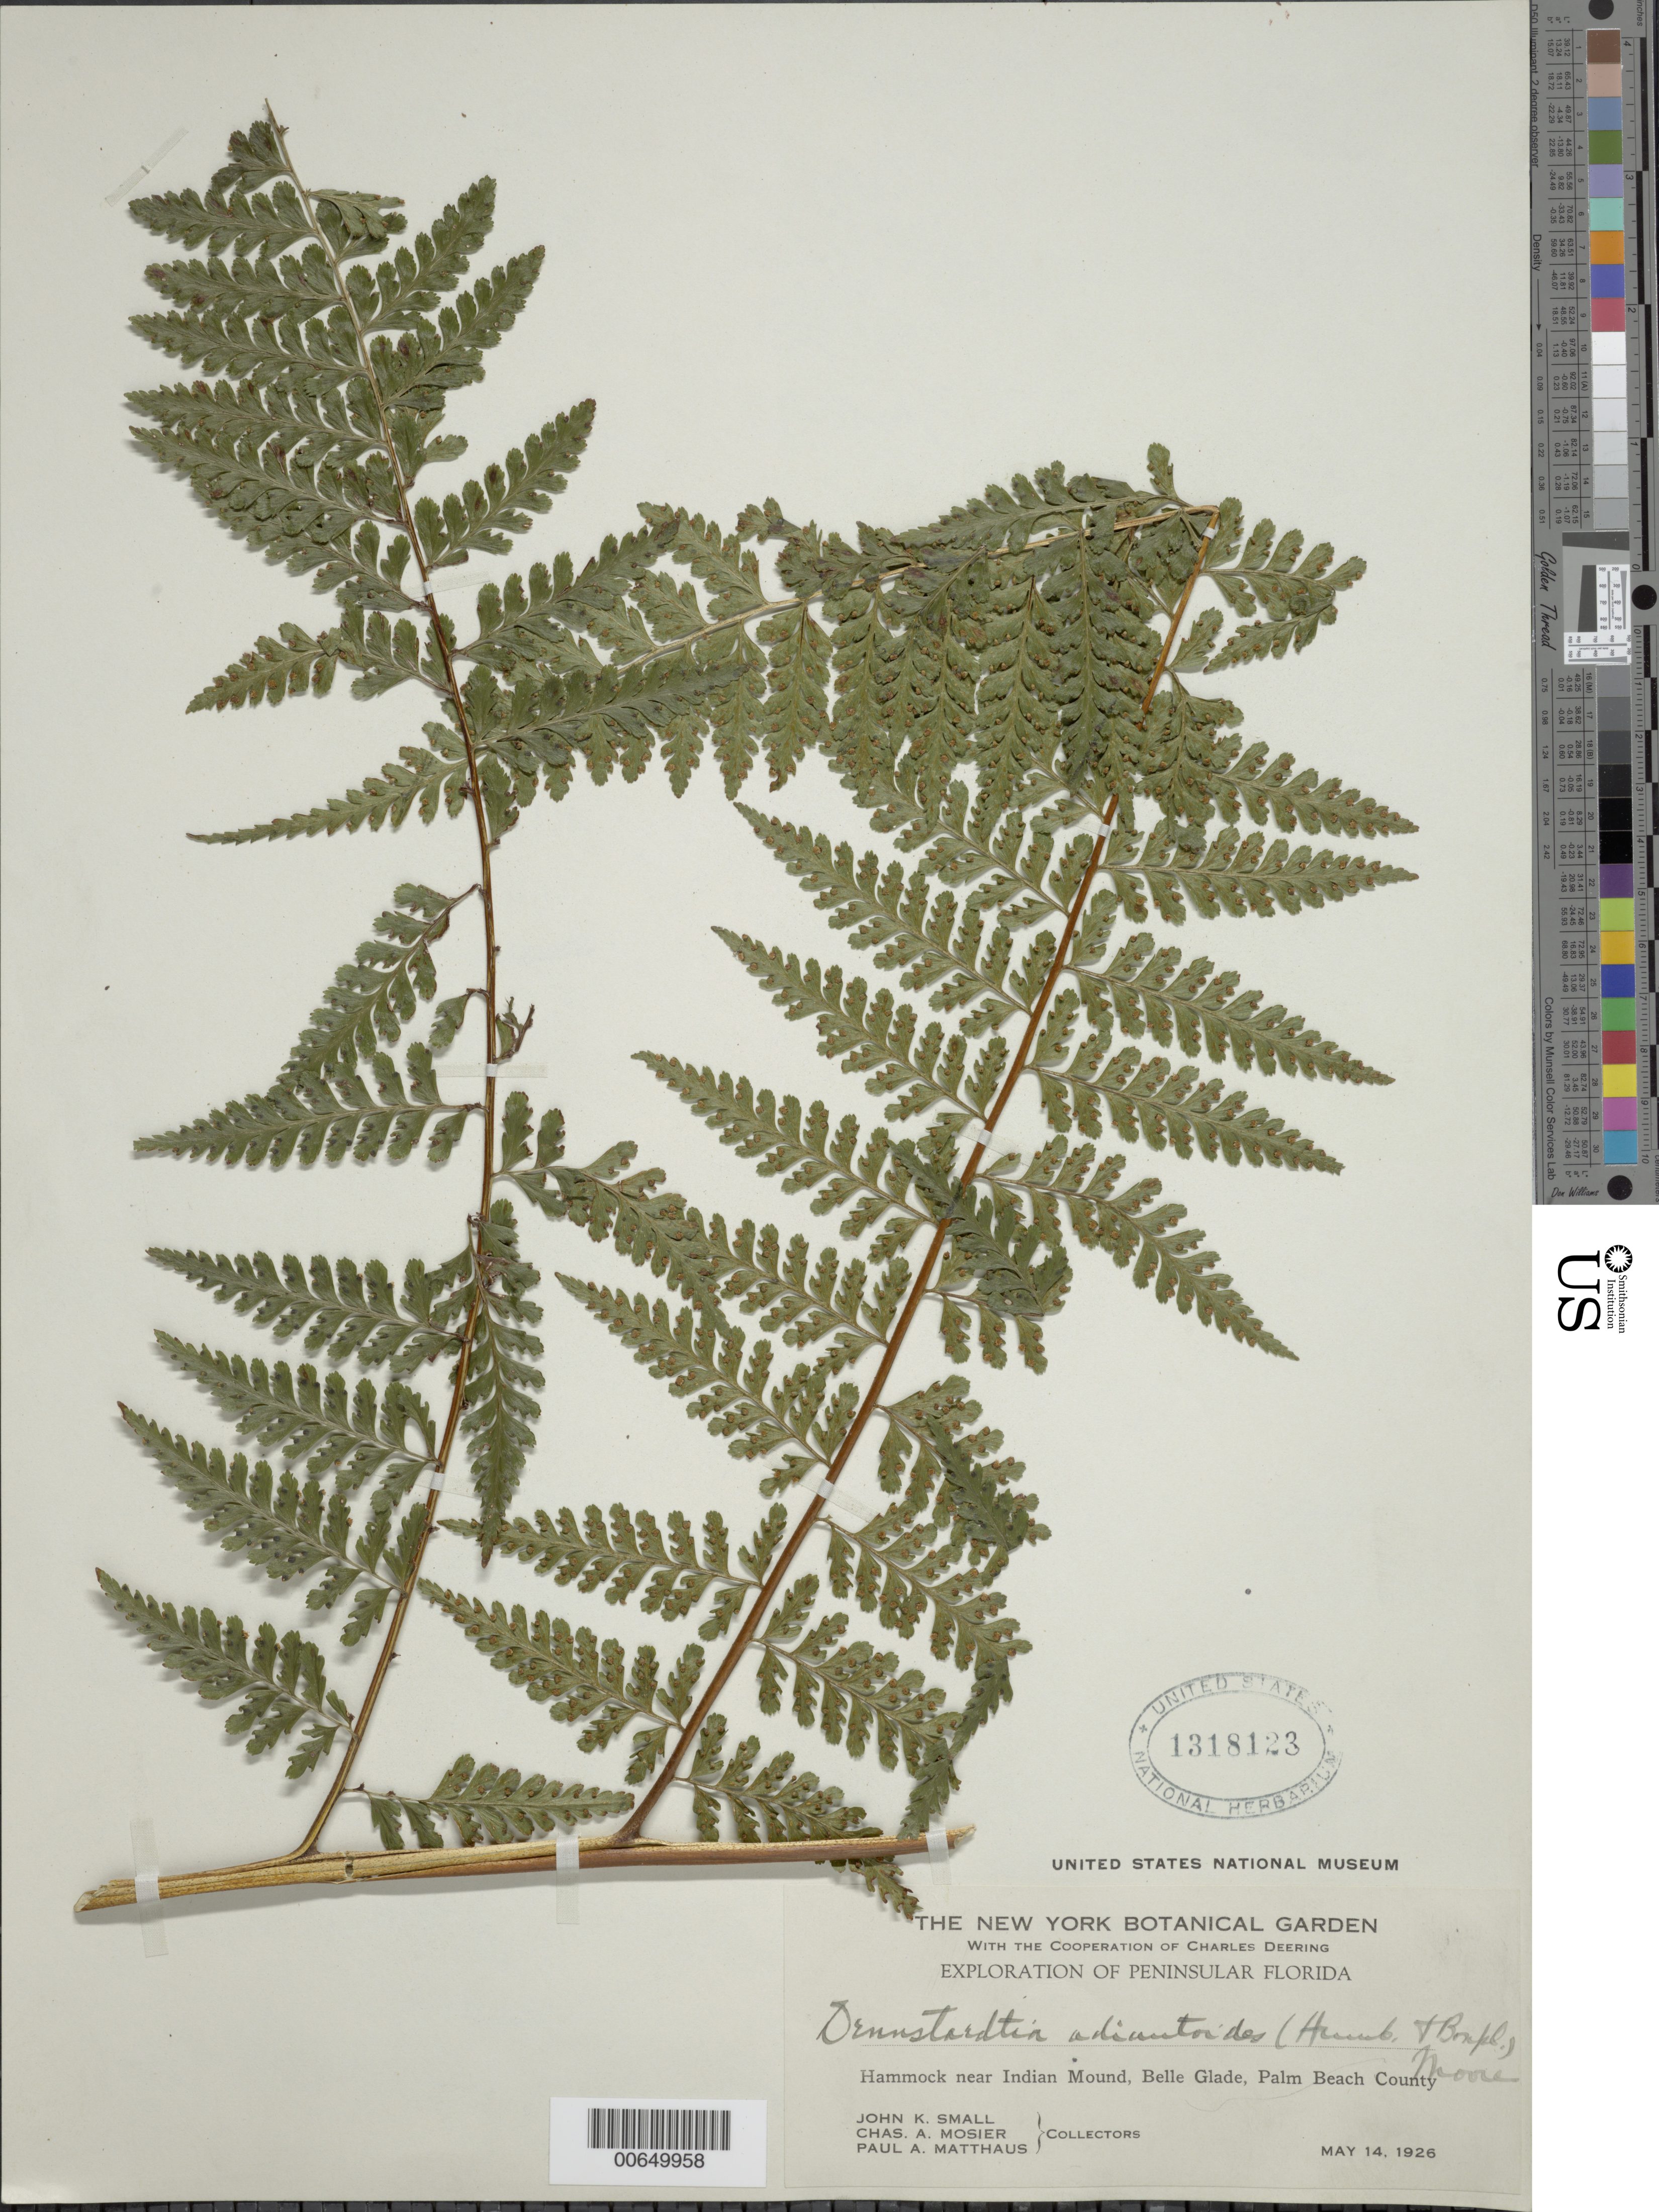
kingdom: Plantae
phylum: Tracheophyta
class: Polypodiopsida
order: Polypodiales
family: Dennstaedtiaceae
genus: Dennstaedtia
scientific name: Dennstaedtia bipinnata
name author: (Cav.) Maxon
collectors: J. K. Small, C. A. Mosier & P. Matthaus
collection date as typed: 14 May 1926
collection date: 1926-05-14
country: United States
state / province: Florida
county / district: Palm Beach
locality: Hammock near Indian Mound, Belle Glade.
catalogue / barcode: US 1318123